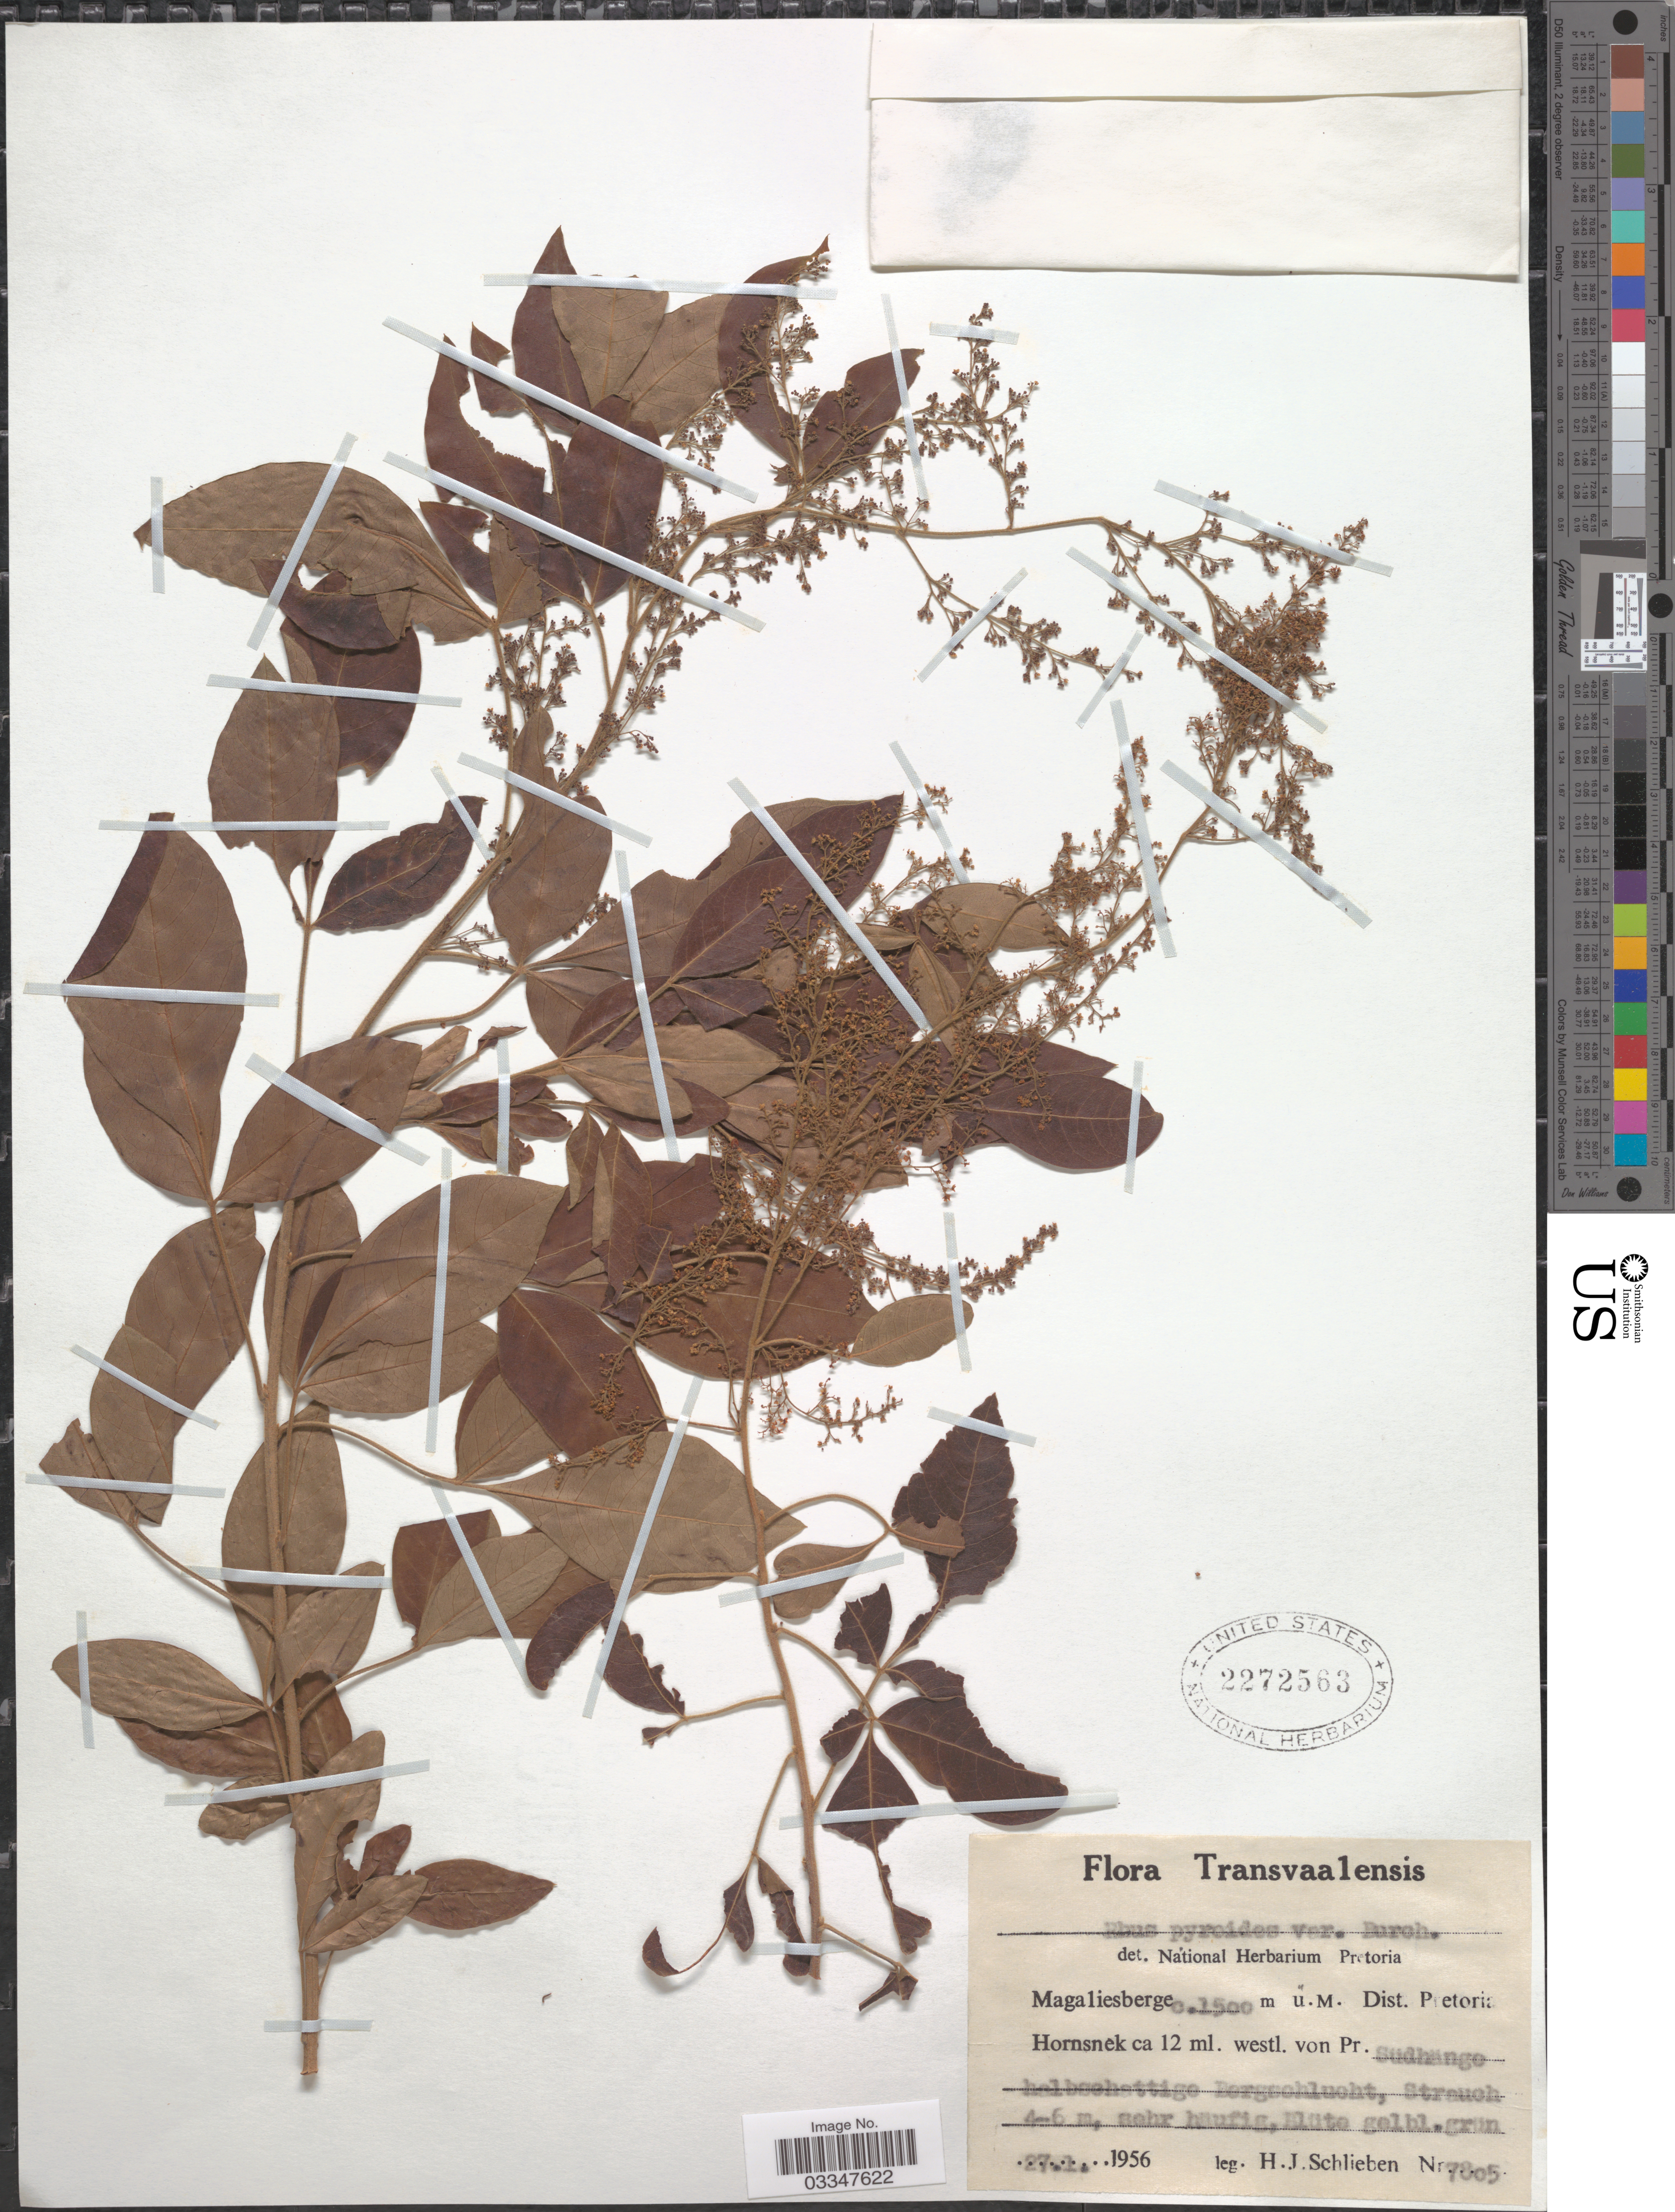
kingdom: Plantae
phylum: Tracheophyta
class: Magnoliopsida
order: Sapindales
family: Anacardiaceae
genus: Rhus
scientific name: Rhus pyroides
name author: Burch.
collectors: H. J. Schlieben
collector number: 7805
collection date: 1956-01-27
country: South Africa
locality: Transvaalensis. Magaliesberge. Dist. Pretoria Hornsnek ca 12 ml. westl. von Pr. Südhänge halbschattige Bergschlucht.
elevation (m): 1500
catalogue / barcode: US 2272563